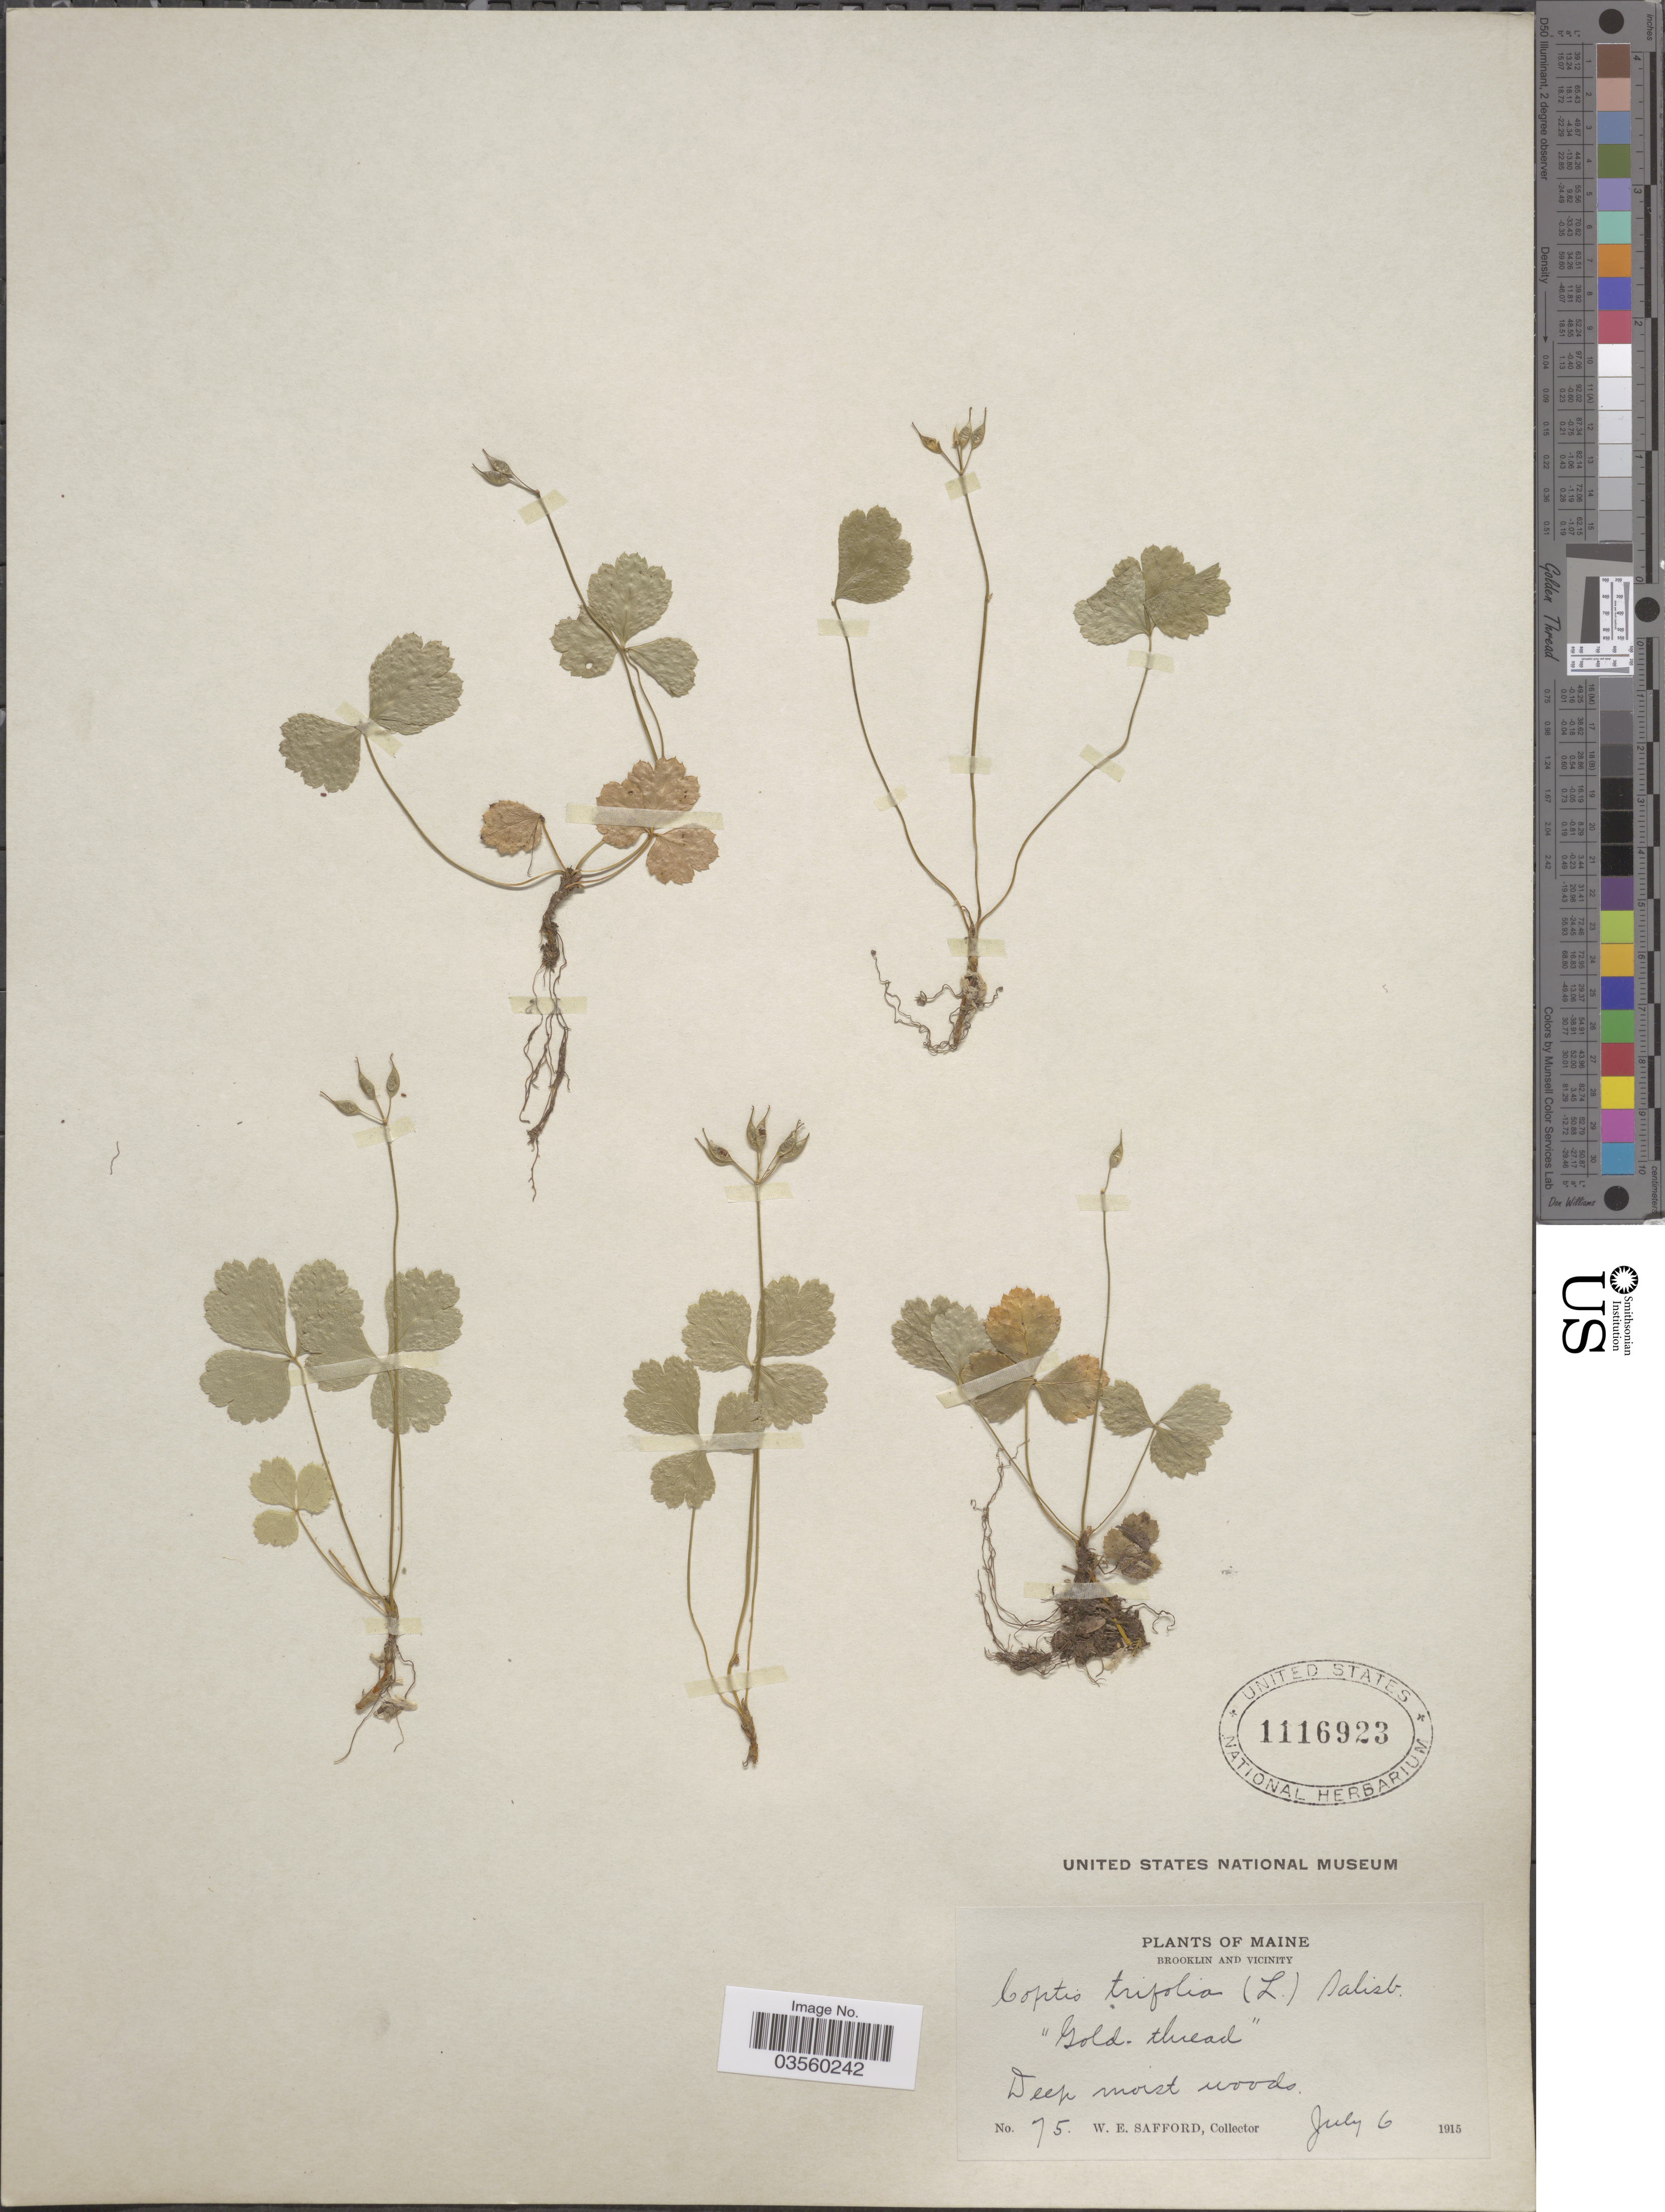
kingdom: Plantae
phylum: Tracheophyta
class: Magnoliopsida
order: Ranunculales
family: Ranunculaceae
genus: Coptis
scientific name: Coptis trifolia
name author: (L.) Salisb.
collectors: W. E. Safford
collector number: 75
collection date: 1915-07-06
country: United States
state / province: Maine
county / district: Hancock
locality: Brooklin and Vicinity.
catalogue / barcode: US 1116923